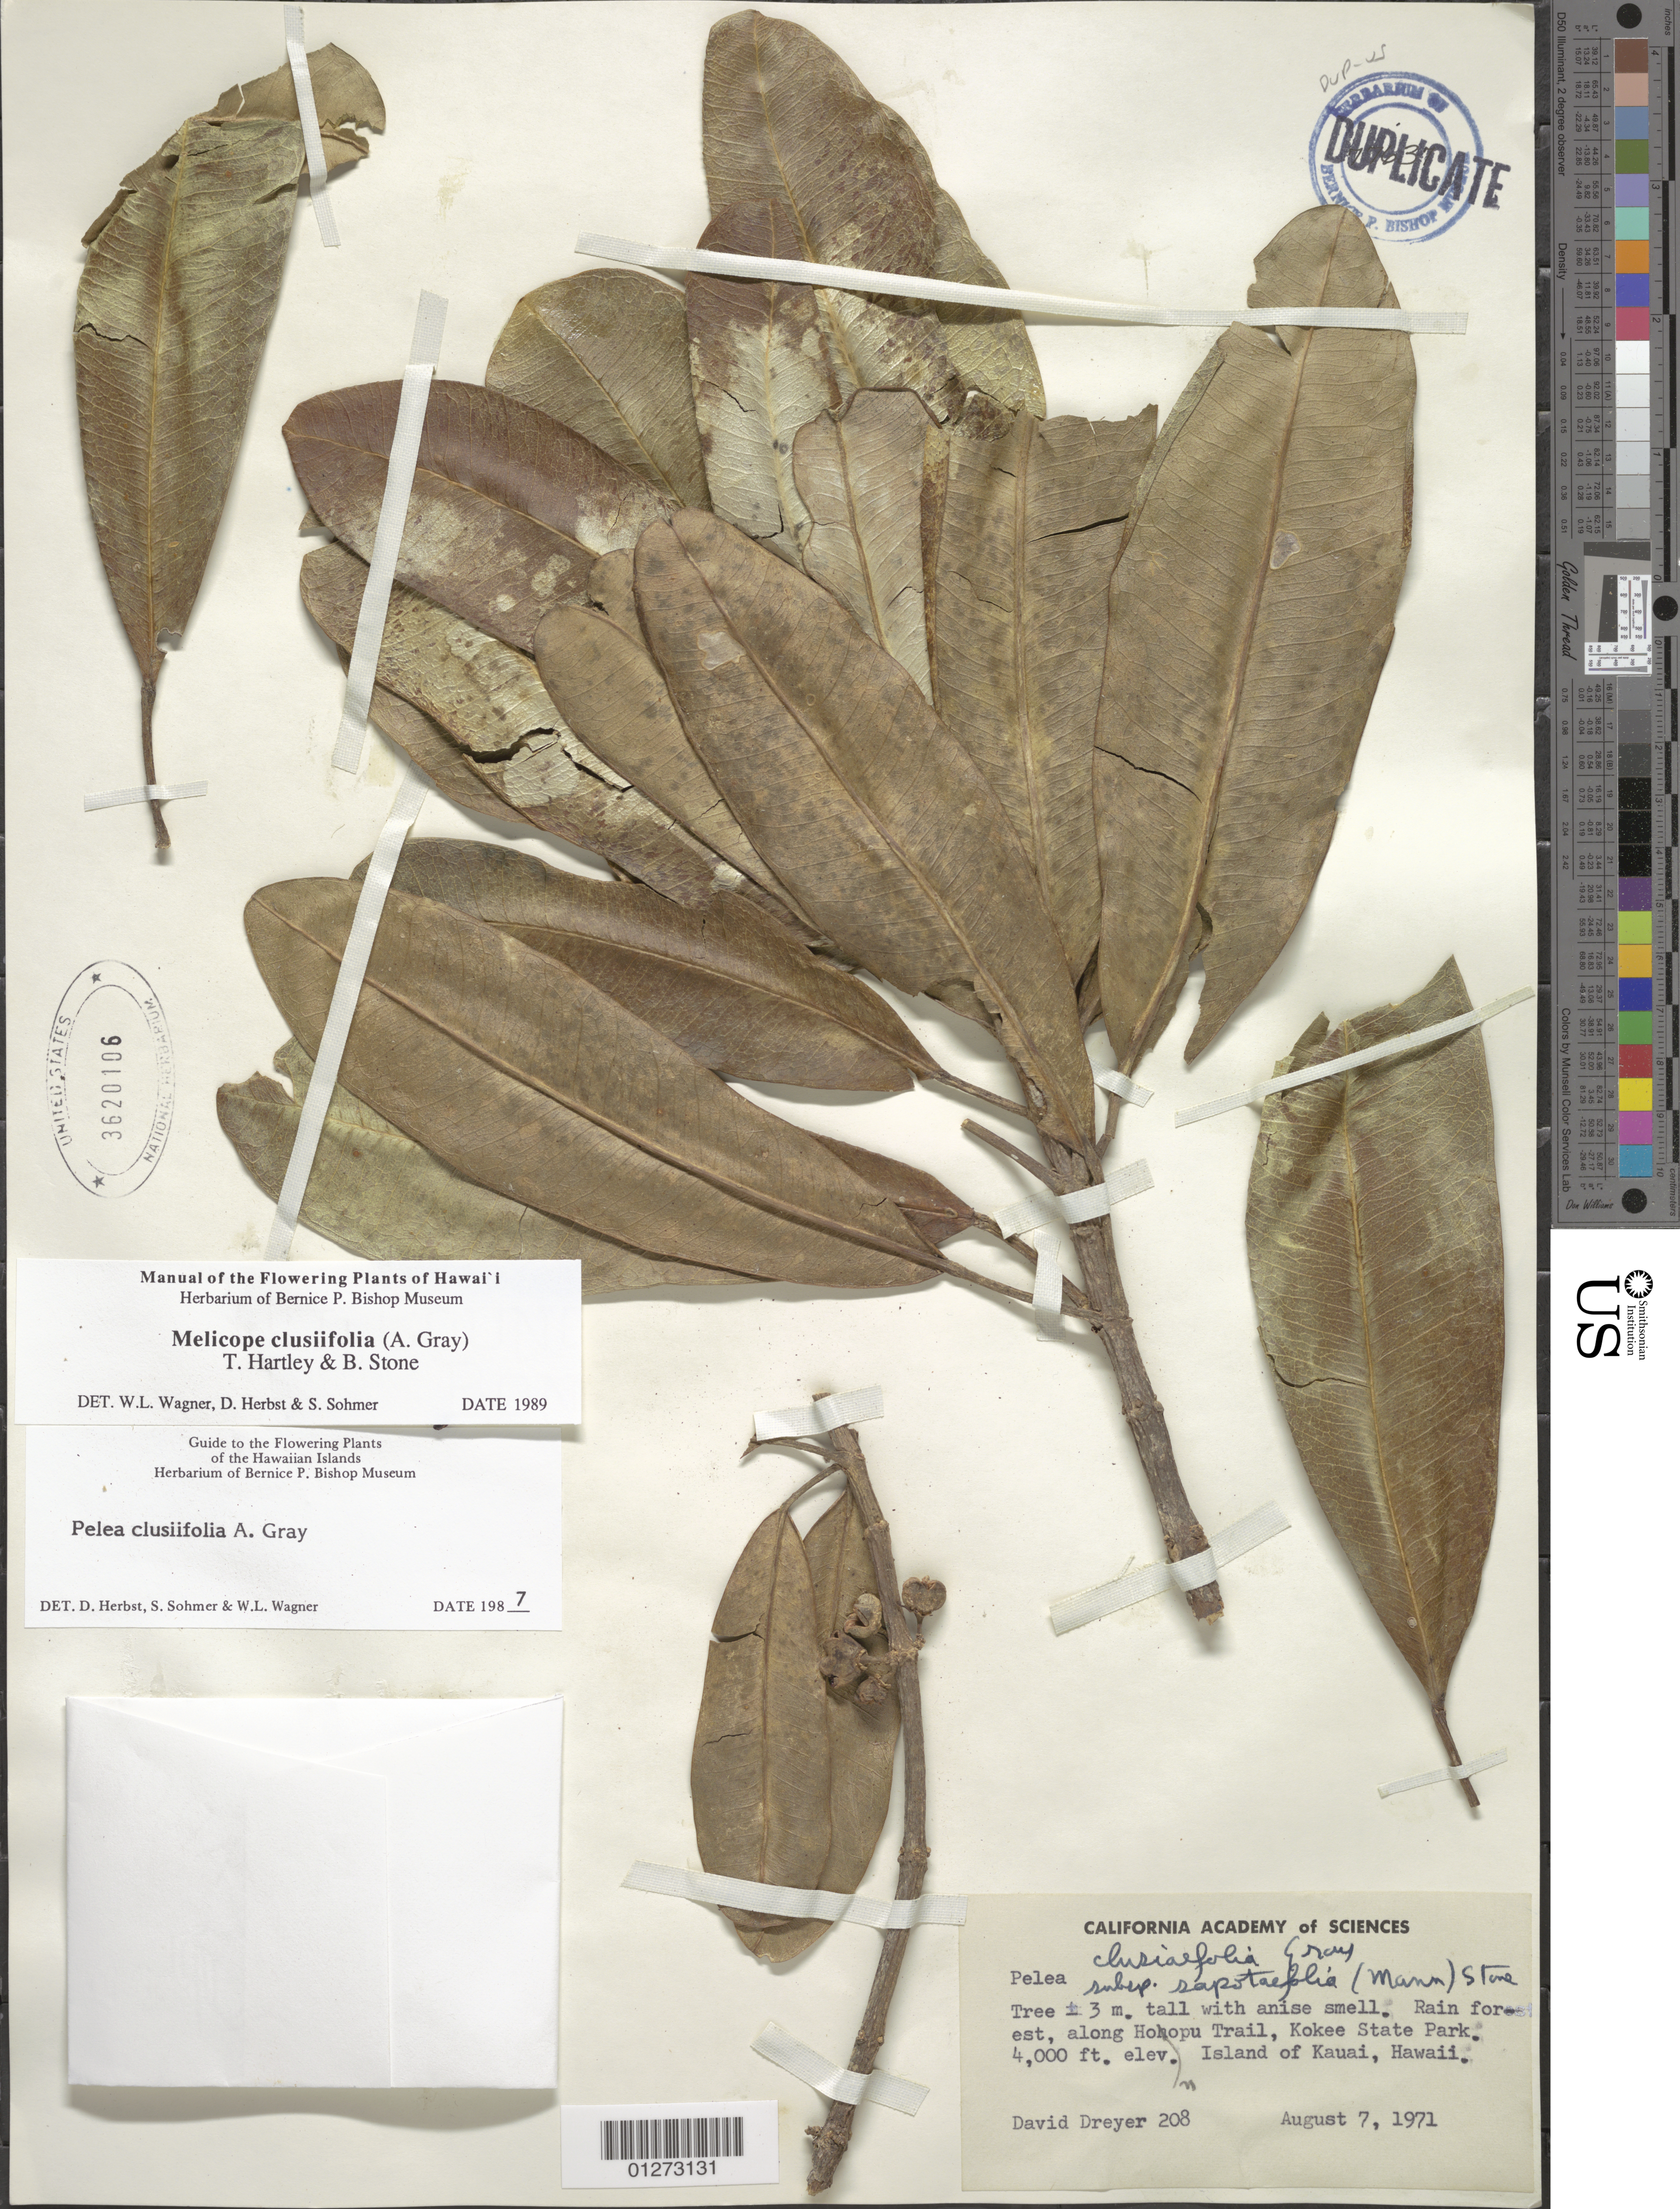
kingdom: Plantae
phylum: Tracheophyta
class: Magnoliopsida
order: Sapindales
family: Rutaceae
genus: Melicope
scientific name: Melicope clusiifolia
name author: (A. Gray) T.G. Hartley & B.C. Stone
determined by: Wagner, W. L.; Herbst, D. R.; Sohmer, S. H.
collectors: D. Dreyer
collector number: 208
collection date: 1971-08-07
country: United States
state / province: Hawaii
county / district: Kaui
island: Kaua'i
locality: Along Hohopu Trail, Kokee State Park.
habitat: Rainforest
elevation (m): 1219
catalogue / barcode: US 3620106